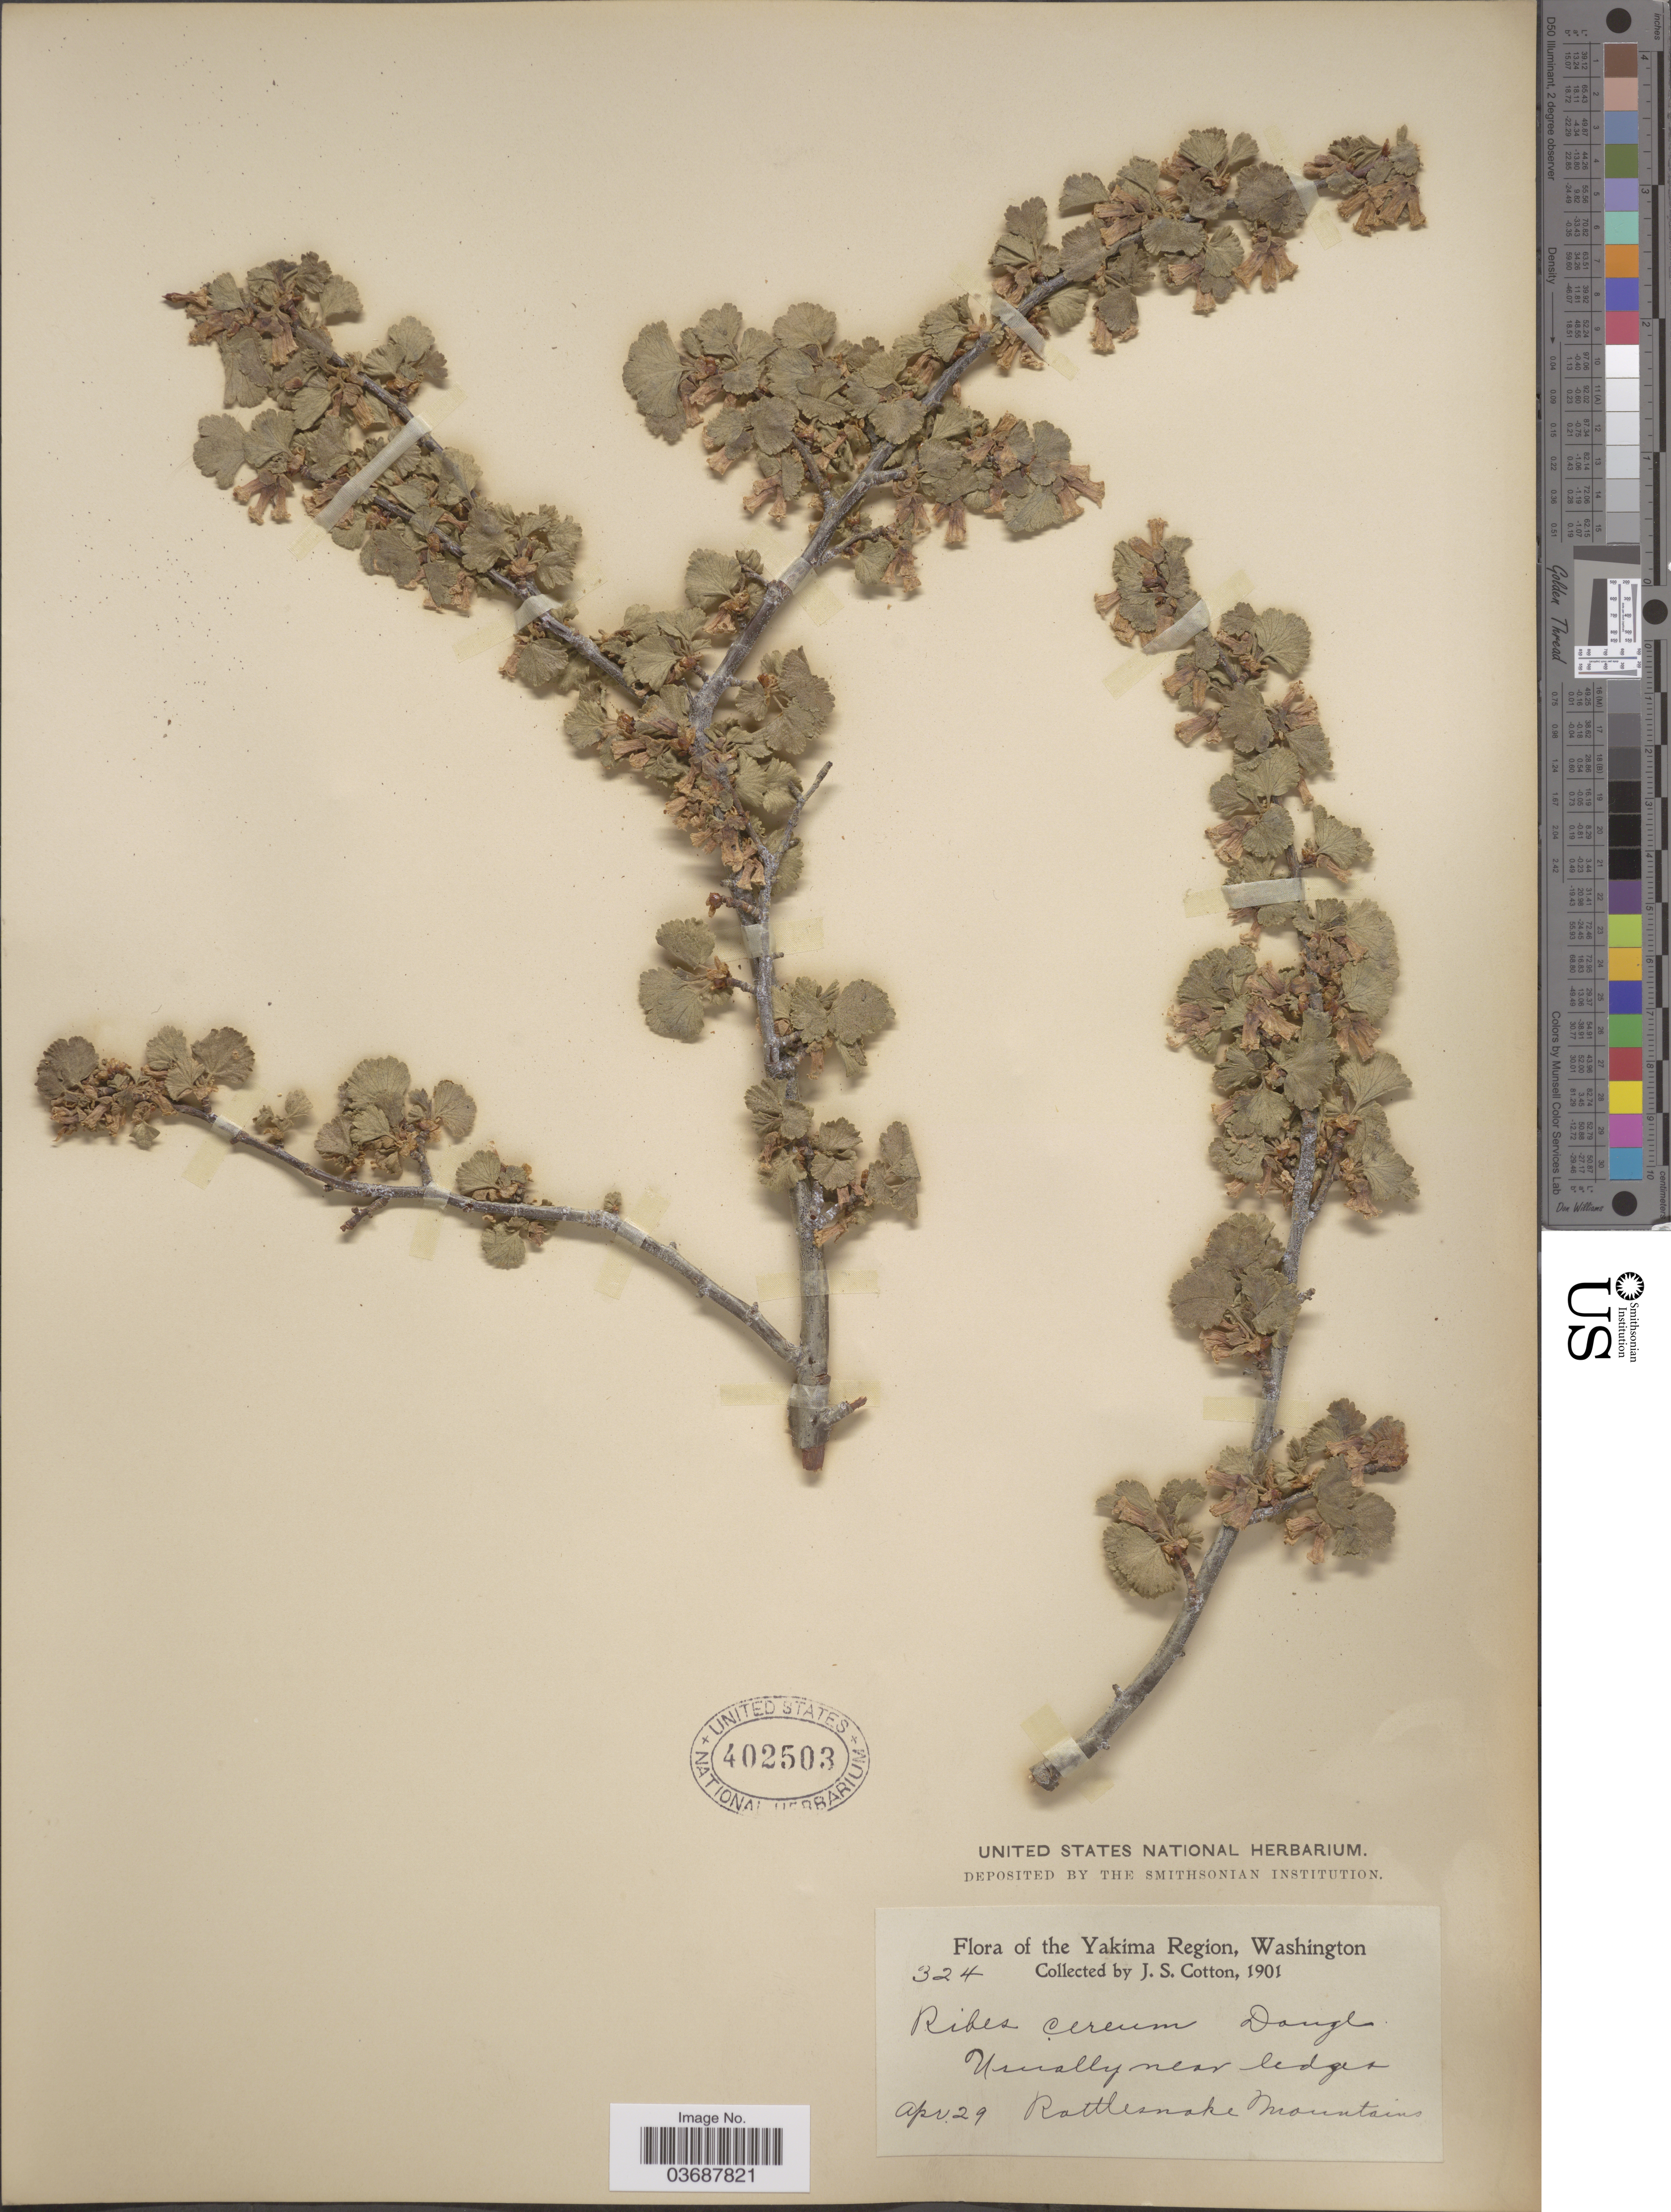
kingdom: Plantae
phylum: Tracheophyta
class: Magnoliopsida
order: Saxifragales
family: Grossulariaceae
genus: Ribes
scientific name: Ribes inebrians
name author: Lindl.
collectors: J. S. Cotton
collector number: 324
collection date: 1901-04-29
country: United States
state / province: Washington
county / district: Yakima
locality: The Yakima Region. Rattlesnake Mountains.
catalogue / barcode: US 402503